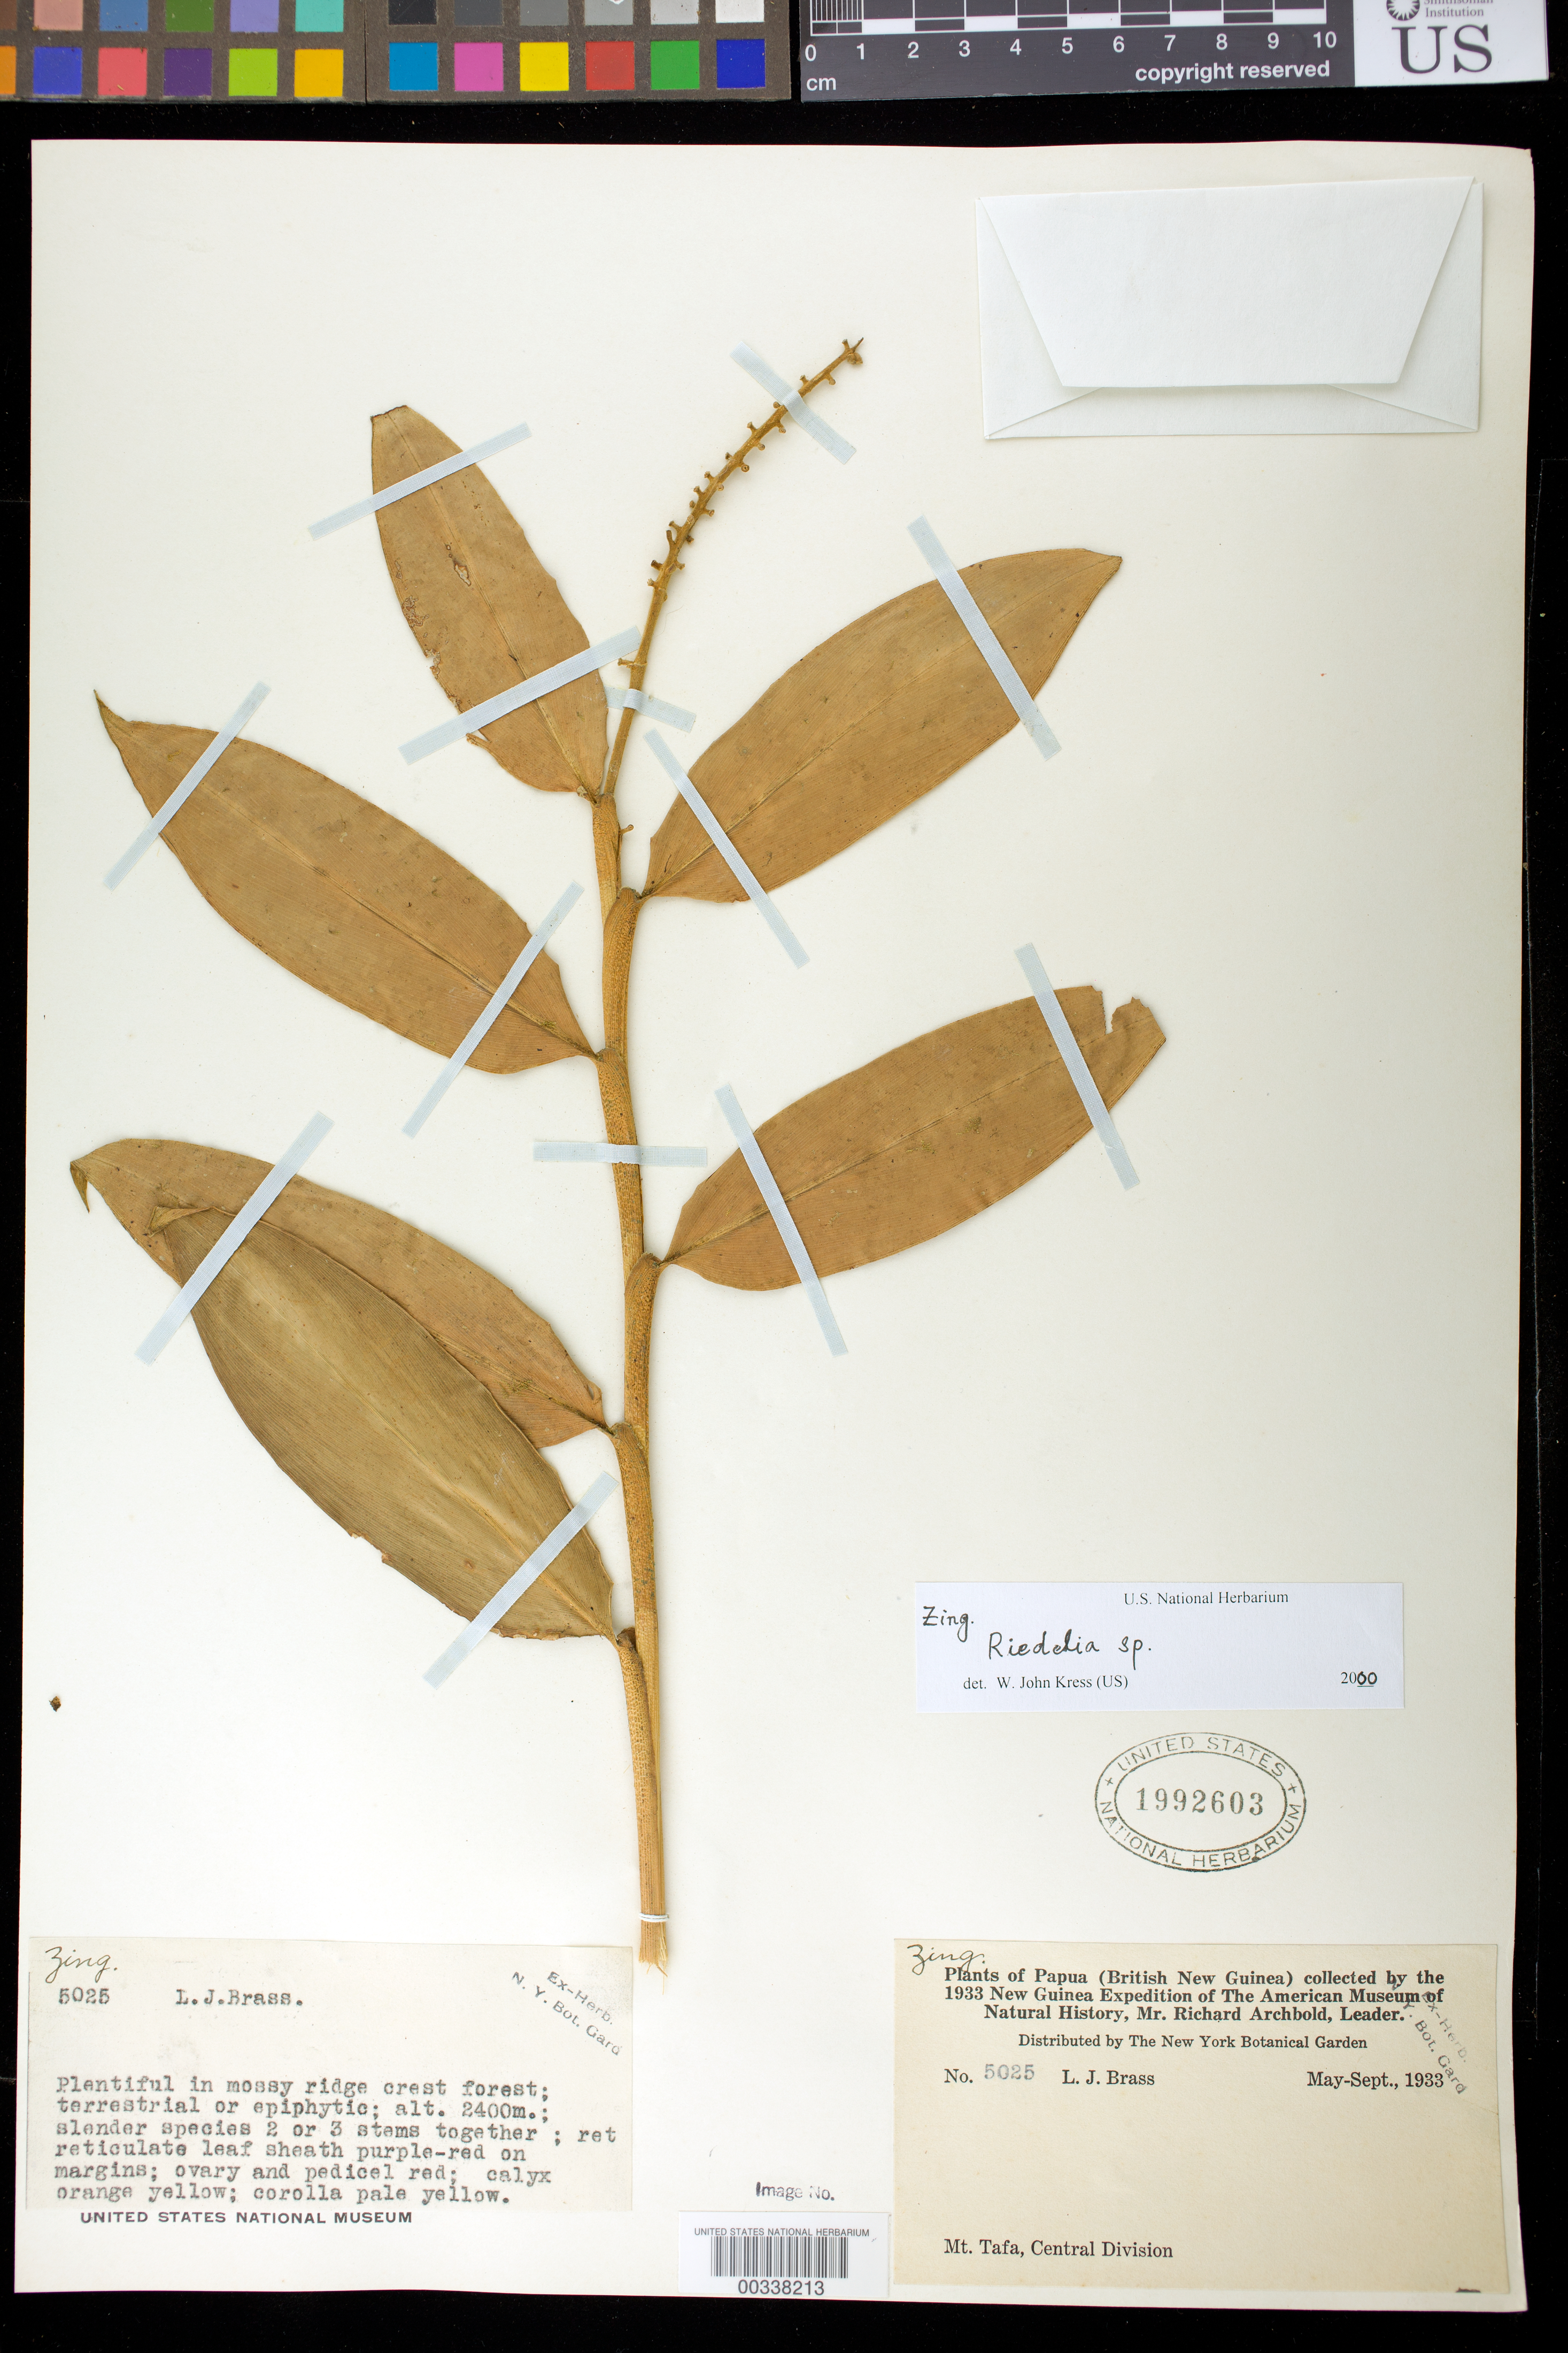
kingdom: Plantae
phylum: Tracheophyta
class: Liliopsida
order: Zingiberales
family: Zingiberaceae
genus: Riedelia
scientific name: Riedelia sp.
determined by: Kress, W. J., (US), Smithsonian Institution - National Museum of Natural History (UNITED STATES)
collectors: L. J. Brass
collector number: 5025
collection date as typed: May 1933 to -- Sep 1933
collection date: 1933-05/1933-09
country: Papua New Guinea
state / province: Central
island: New Guinea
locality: Mt tafa, central division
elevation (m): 2400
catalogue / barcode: US 1992603